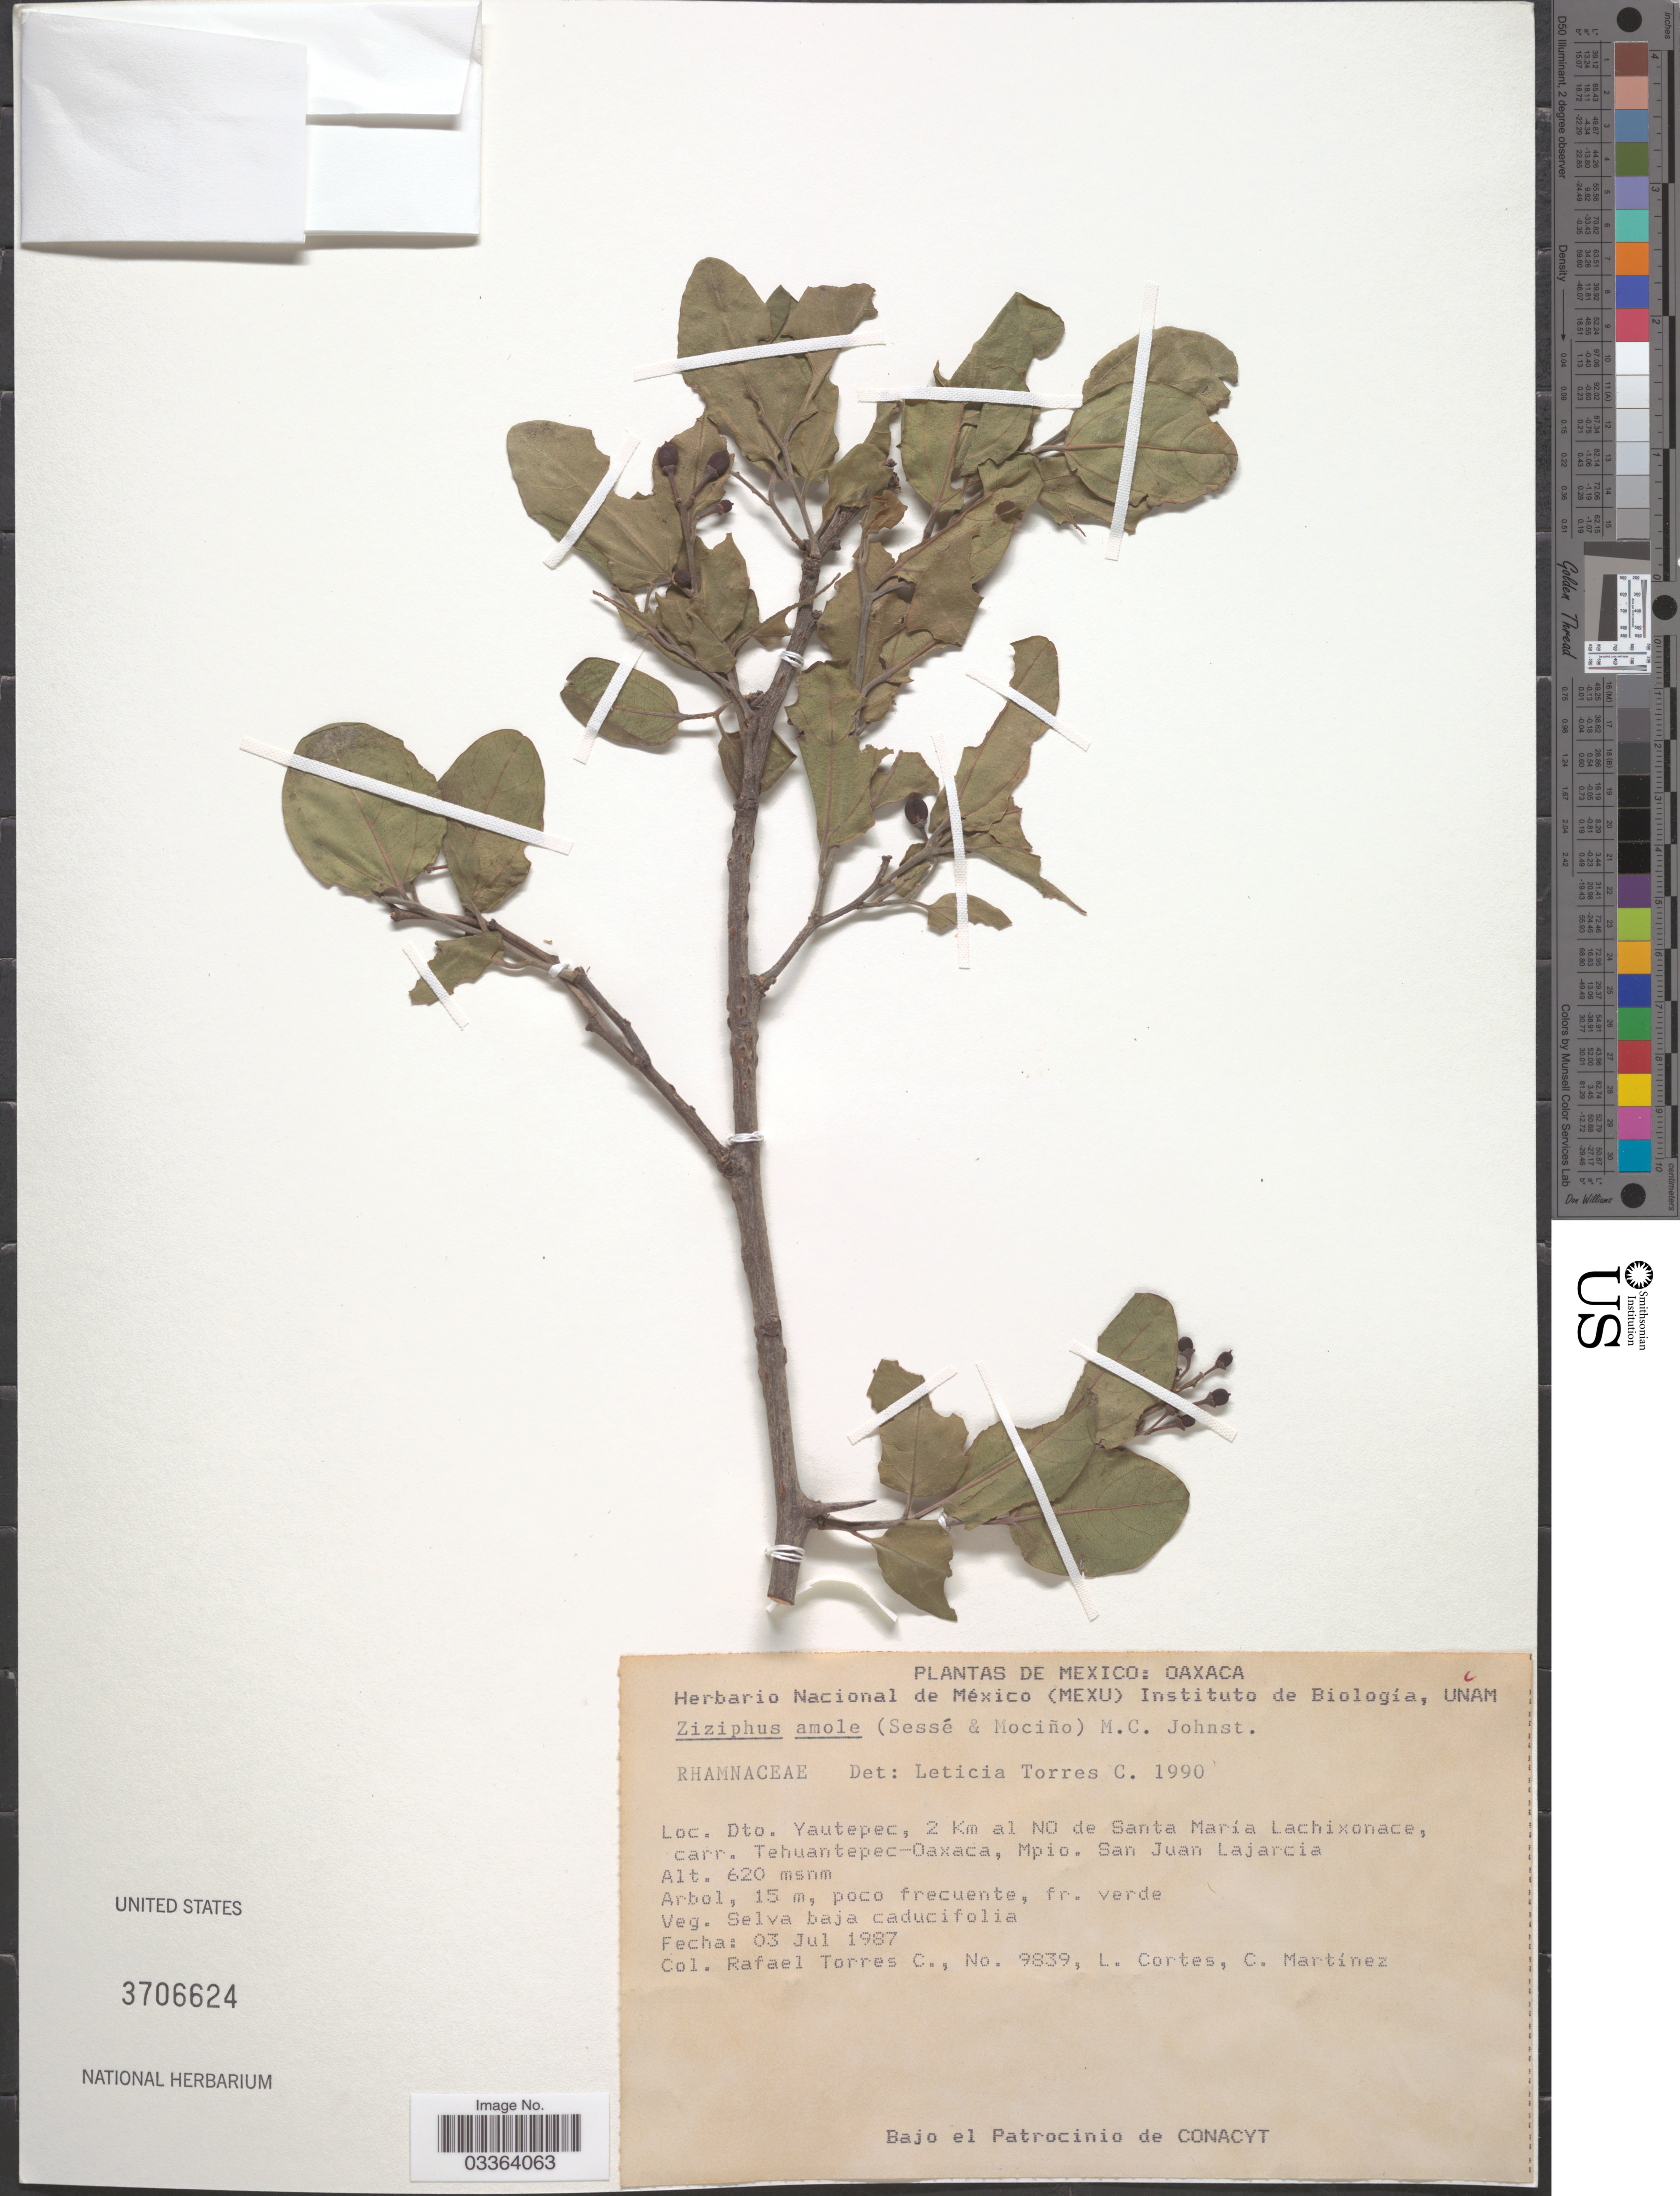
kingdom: Plantae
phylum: Tracheophyta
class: Magnoliopsida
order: Rosales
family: Rhamnaceae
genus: Sarcomphalus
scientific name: Sarcomphalus amole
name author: (Sessé & Moc.) Hauenschild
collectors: R. Torres C., L. Cortes & C. Martínez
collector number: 9839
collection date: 1987-07-03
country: Mexico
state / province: Oaxaca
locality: Dto. Yautepec, 2 Km al NO de Santa María Lachixonace, carr. Tehuantepec-Oaxaca, Mpio. San Juan Lajarcia.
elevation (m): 620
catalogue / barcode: US 3706624